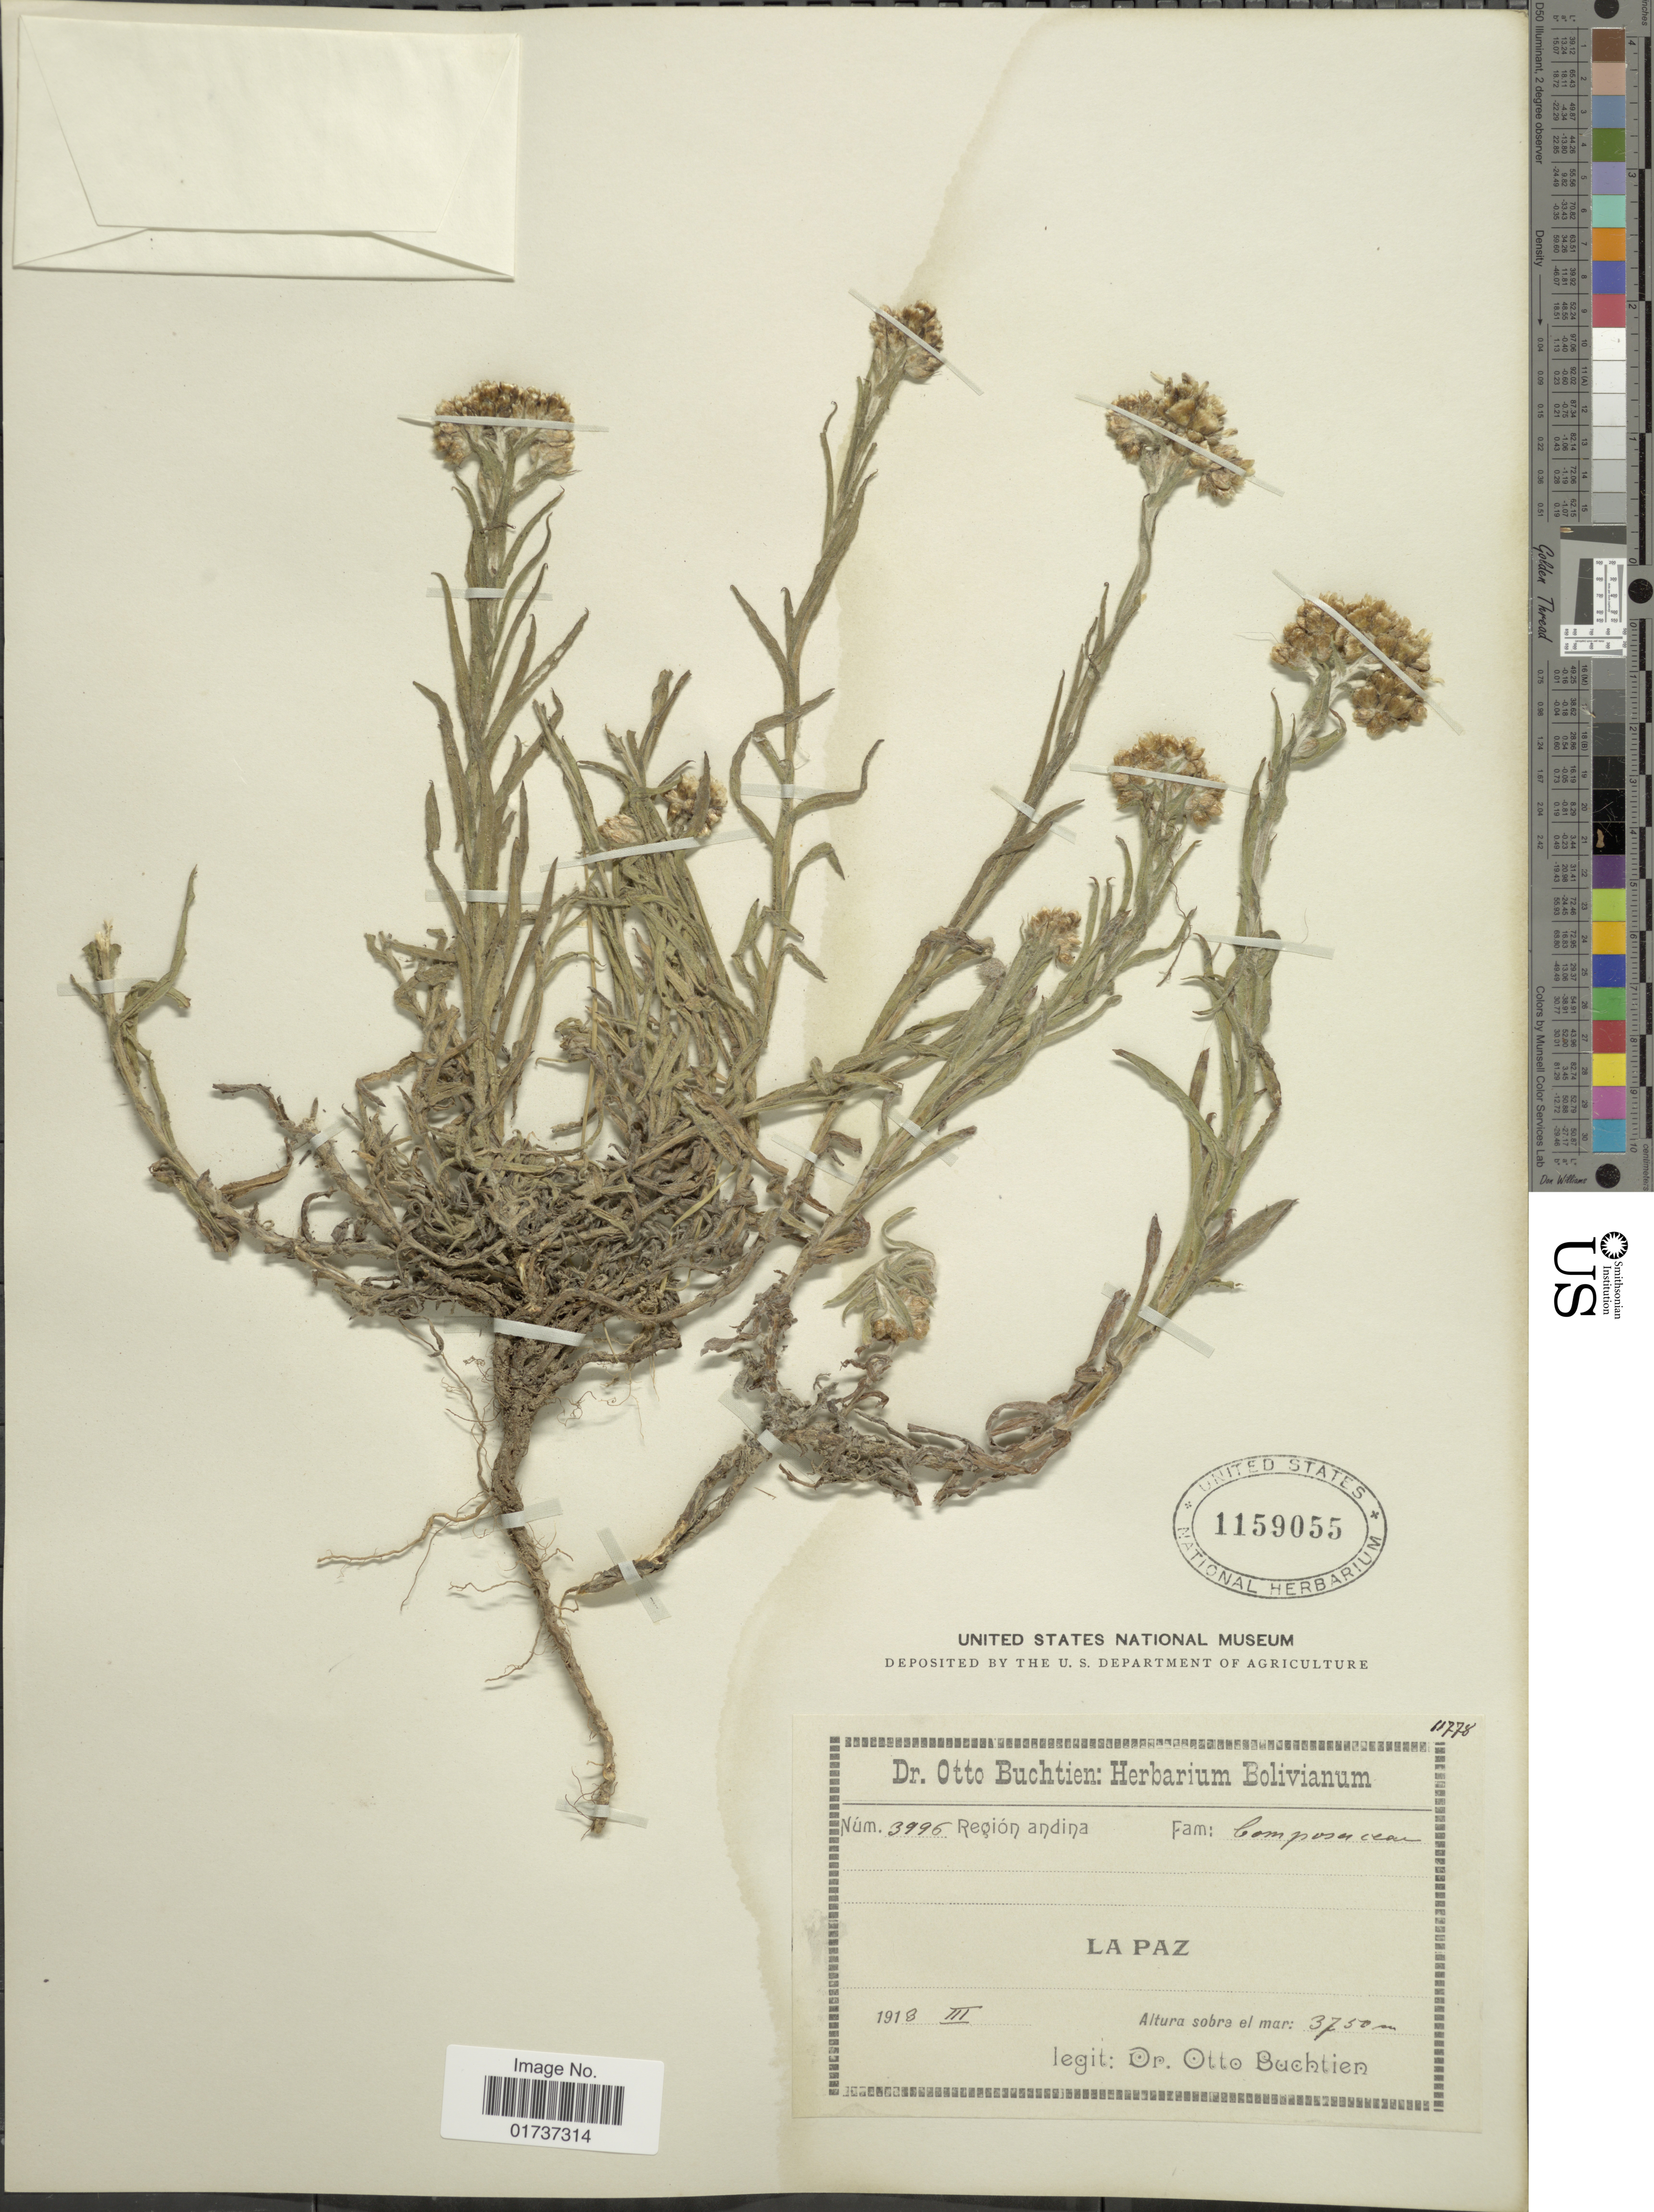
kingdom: Plantae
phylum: Tracheophyta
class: Magnoliopsida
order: Asterales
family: Asteraceae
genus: Gnaphalium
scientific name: Gnaphalium sp.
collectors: O. Buchtien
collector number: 3996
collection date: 1913-03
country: Bolivia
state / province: La Paz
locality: Región andina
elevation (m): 3750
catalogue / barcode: US 1159055